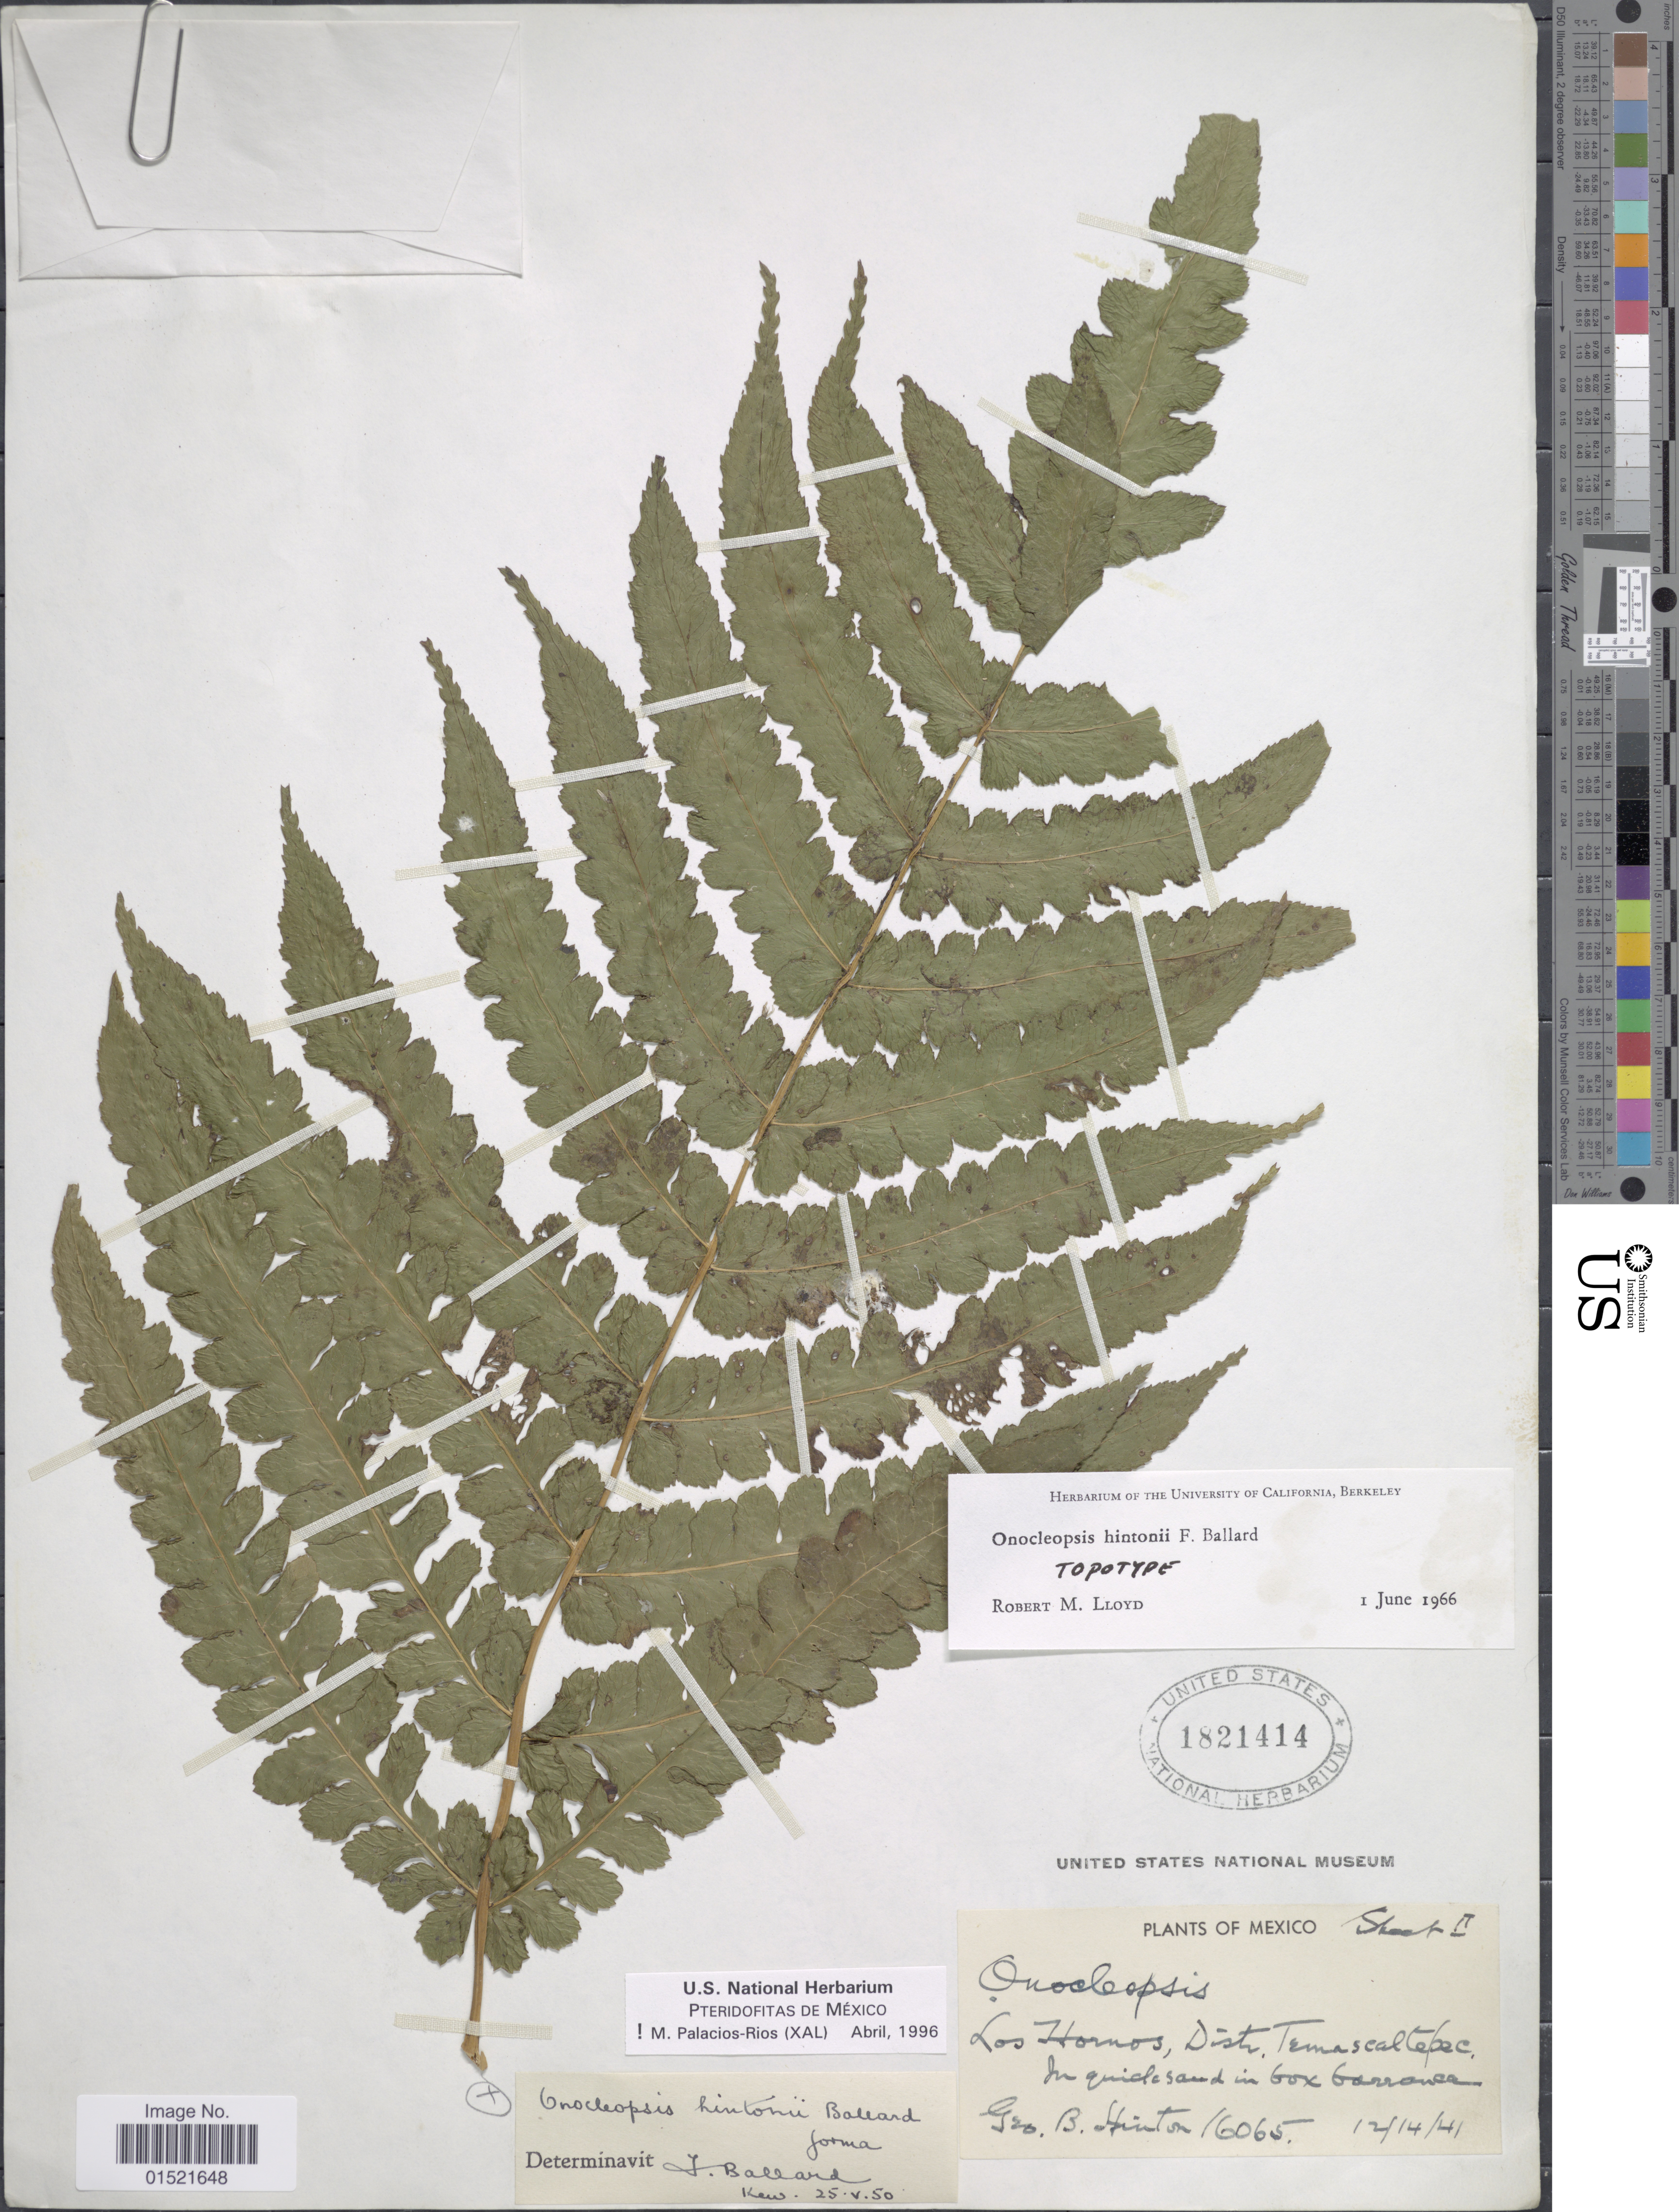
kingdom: Plantae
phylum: Tracheophyta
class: Polypodiopsida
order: Polypodiales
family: Onocleaceae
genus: Onocleopsis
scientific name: Onocleopsis hintonii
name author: F. Ballard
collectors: G. B. Hinton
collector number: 16065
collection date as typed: Transcribed d/m/y: 14/12/41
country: Mexico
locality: Los Hornos, Distr. Temascaltepec, In quicksand in box barranca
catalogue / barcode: US 1821414